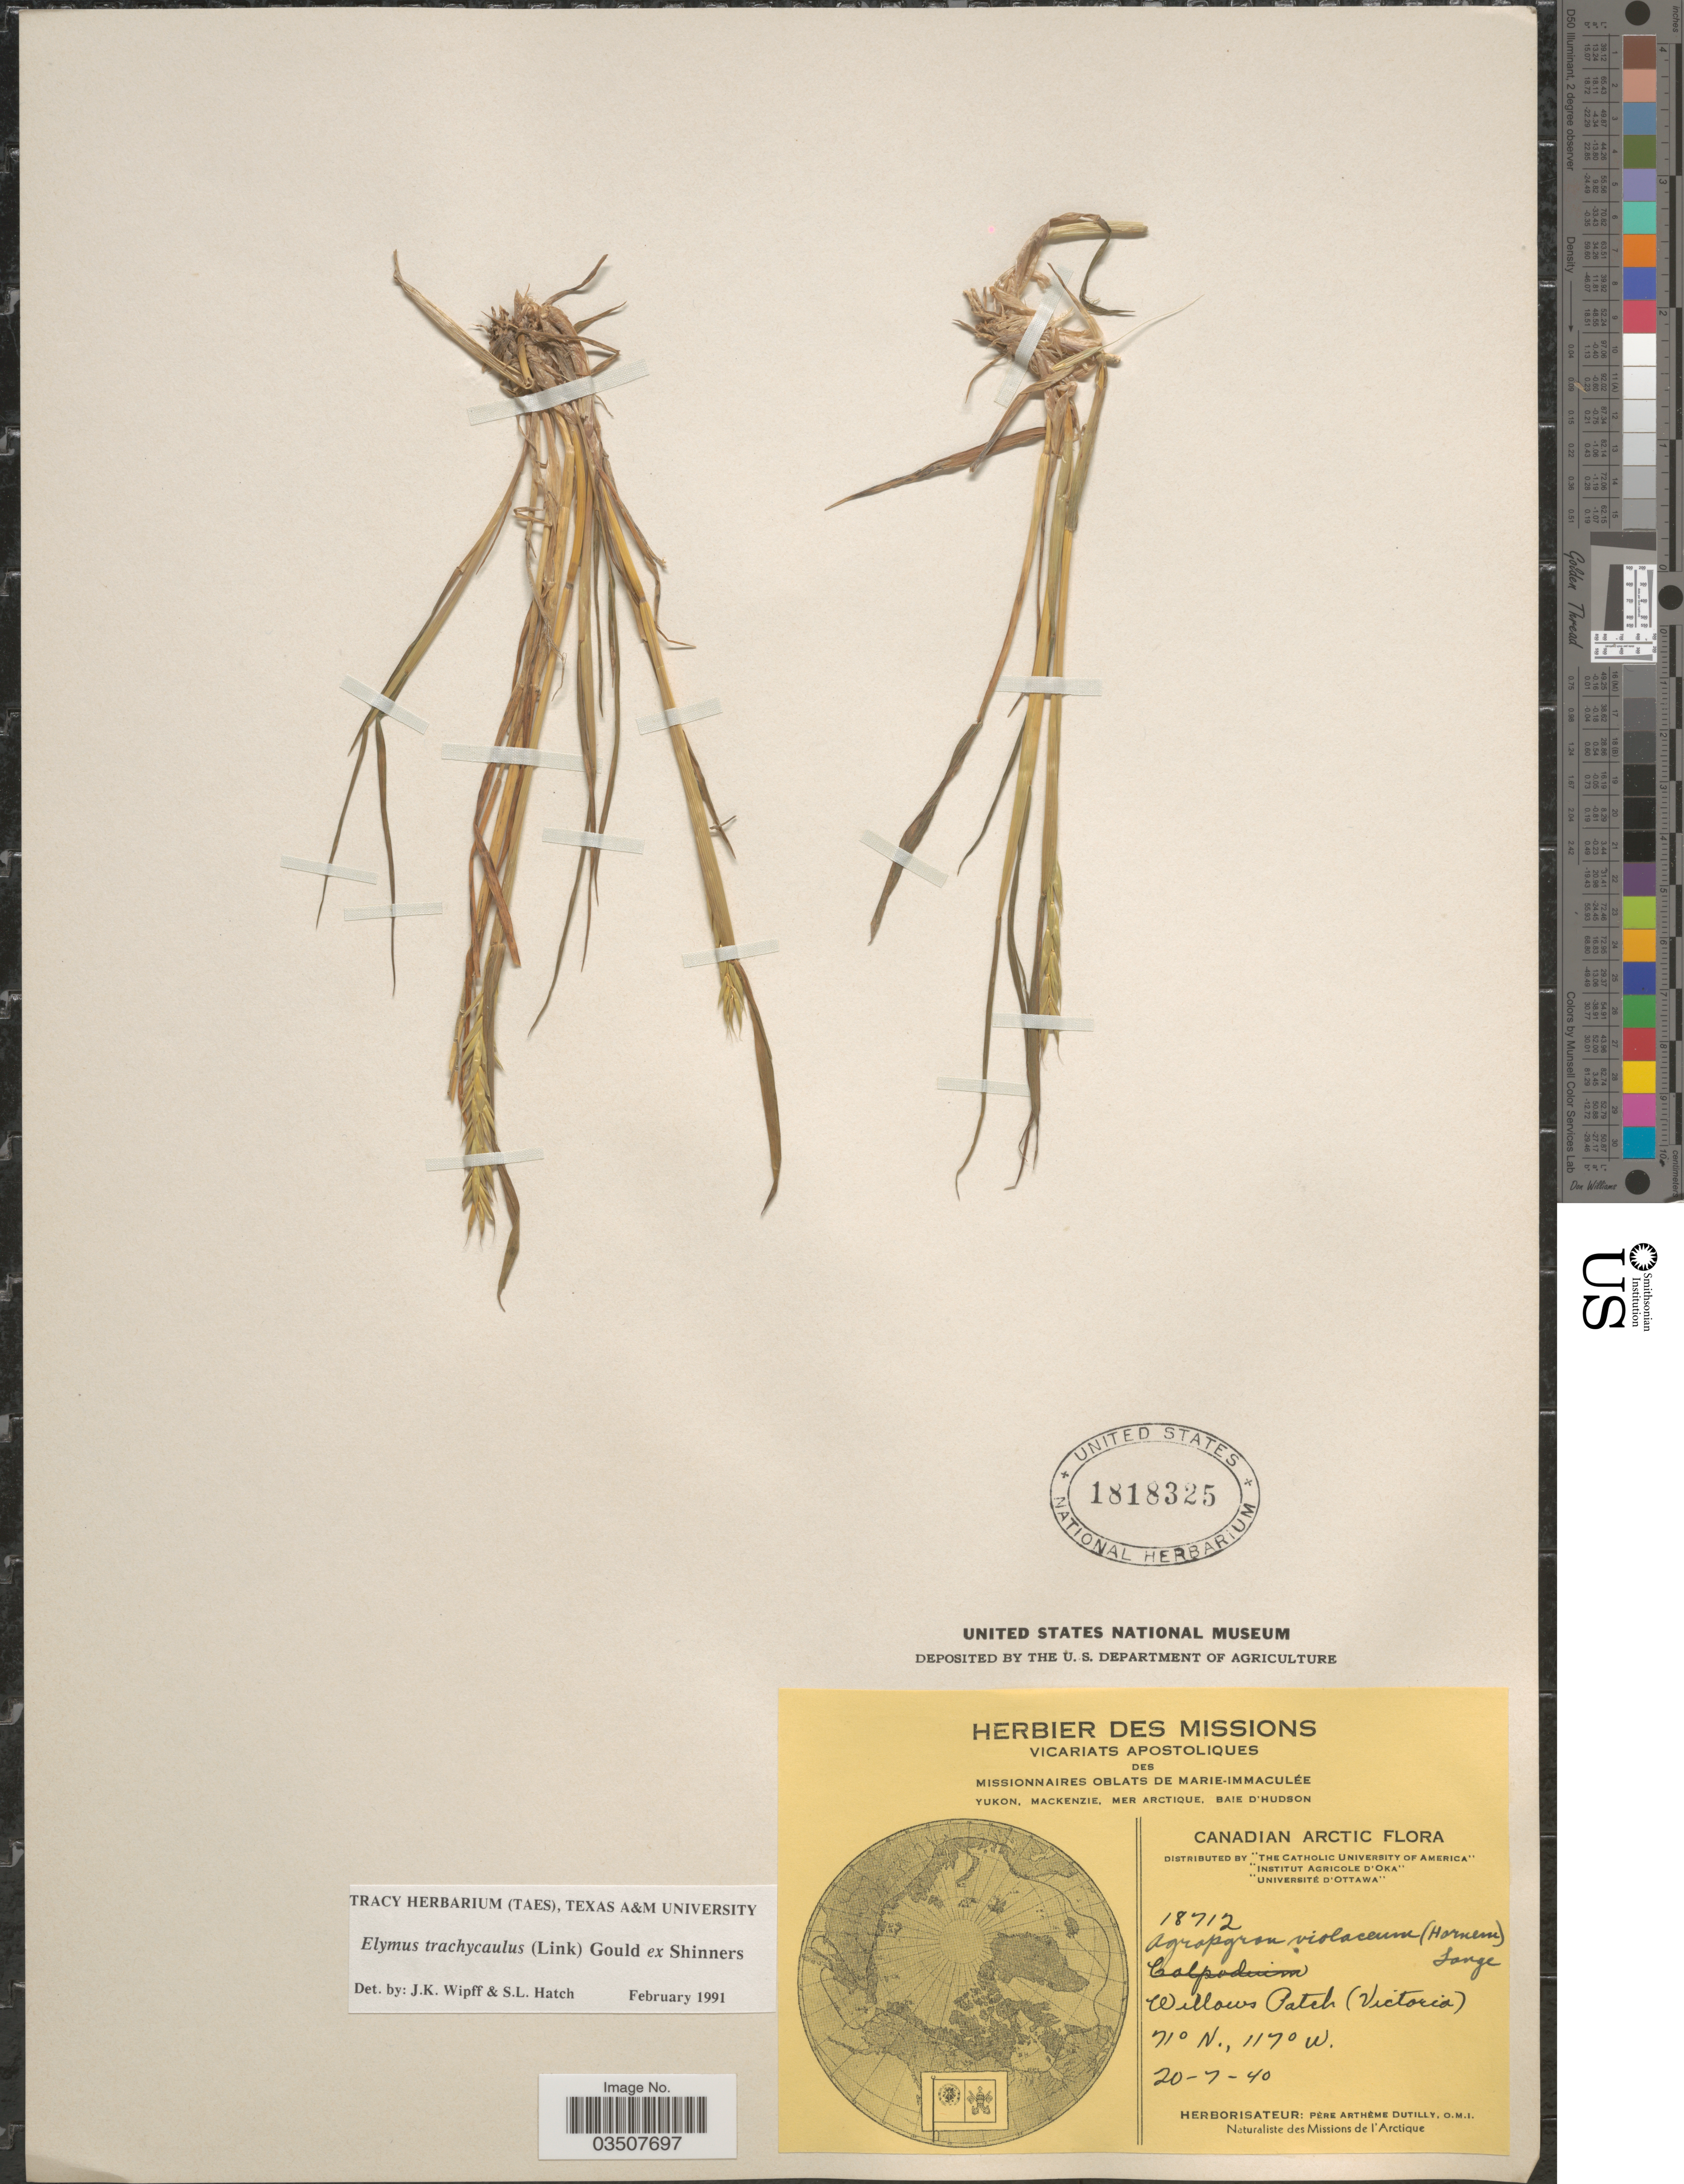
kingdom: Plantae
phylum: Tracheophyta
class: Liliopsida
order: Poales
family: Poaceae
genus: Elymus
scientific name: Elymus trachycaulus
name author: (Link) Gould ex Shinners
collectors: P. Dutilly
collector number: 18712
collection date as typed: Transcribed d/m/y: 20/7/40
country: Canada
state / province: British Columbia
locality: Canadian Arctic. Willows Patch (Victoria). Missions de l'Arctique.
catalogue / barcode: US 1818325